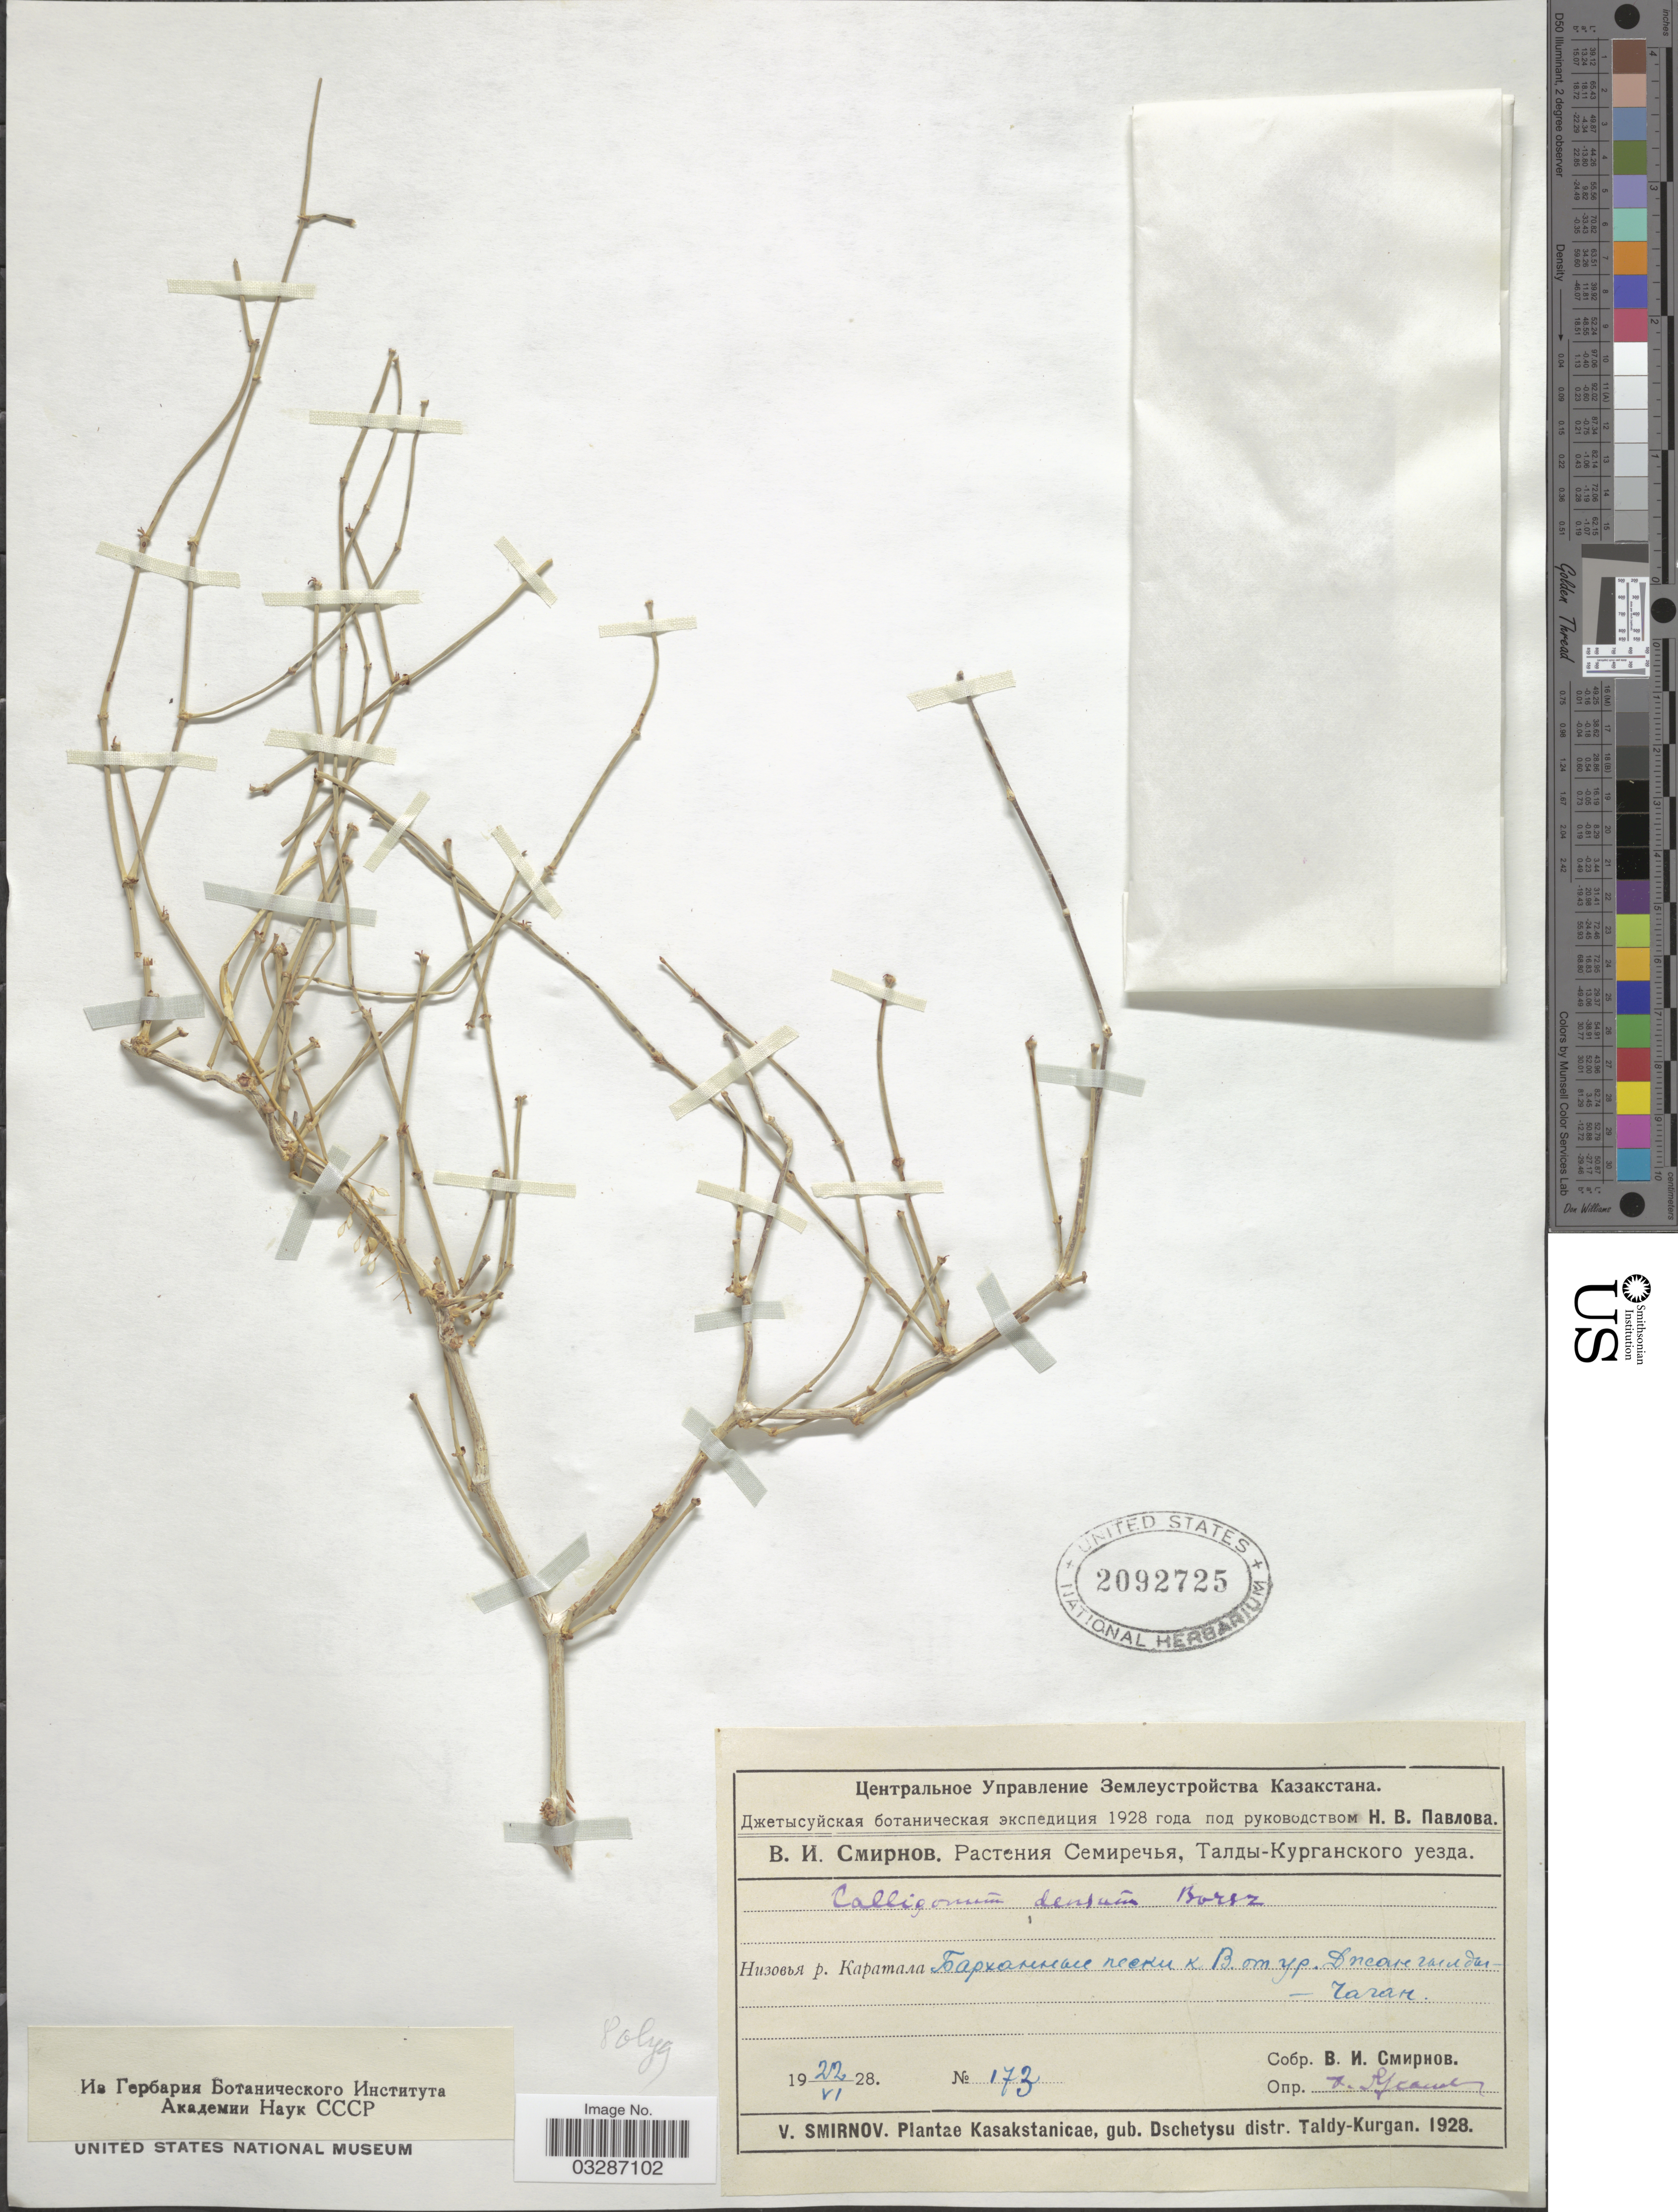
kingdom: Plantae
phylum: Tracheophyta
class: Magnoliopsida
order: Caryophyllales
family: Polygonaceae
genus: Calligonum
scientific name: Calligonum densum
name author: I.G. Borshch.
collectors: V. Smirnov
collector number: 173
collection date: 1928-06-22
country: Kazakhstan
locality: X. Kasakstanicae, gub. Dschetysu distr. Taldy-Kurgan.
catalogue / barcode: US 2092725